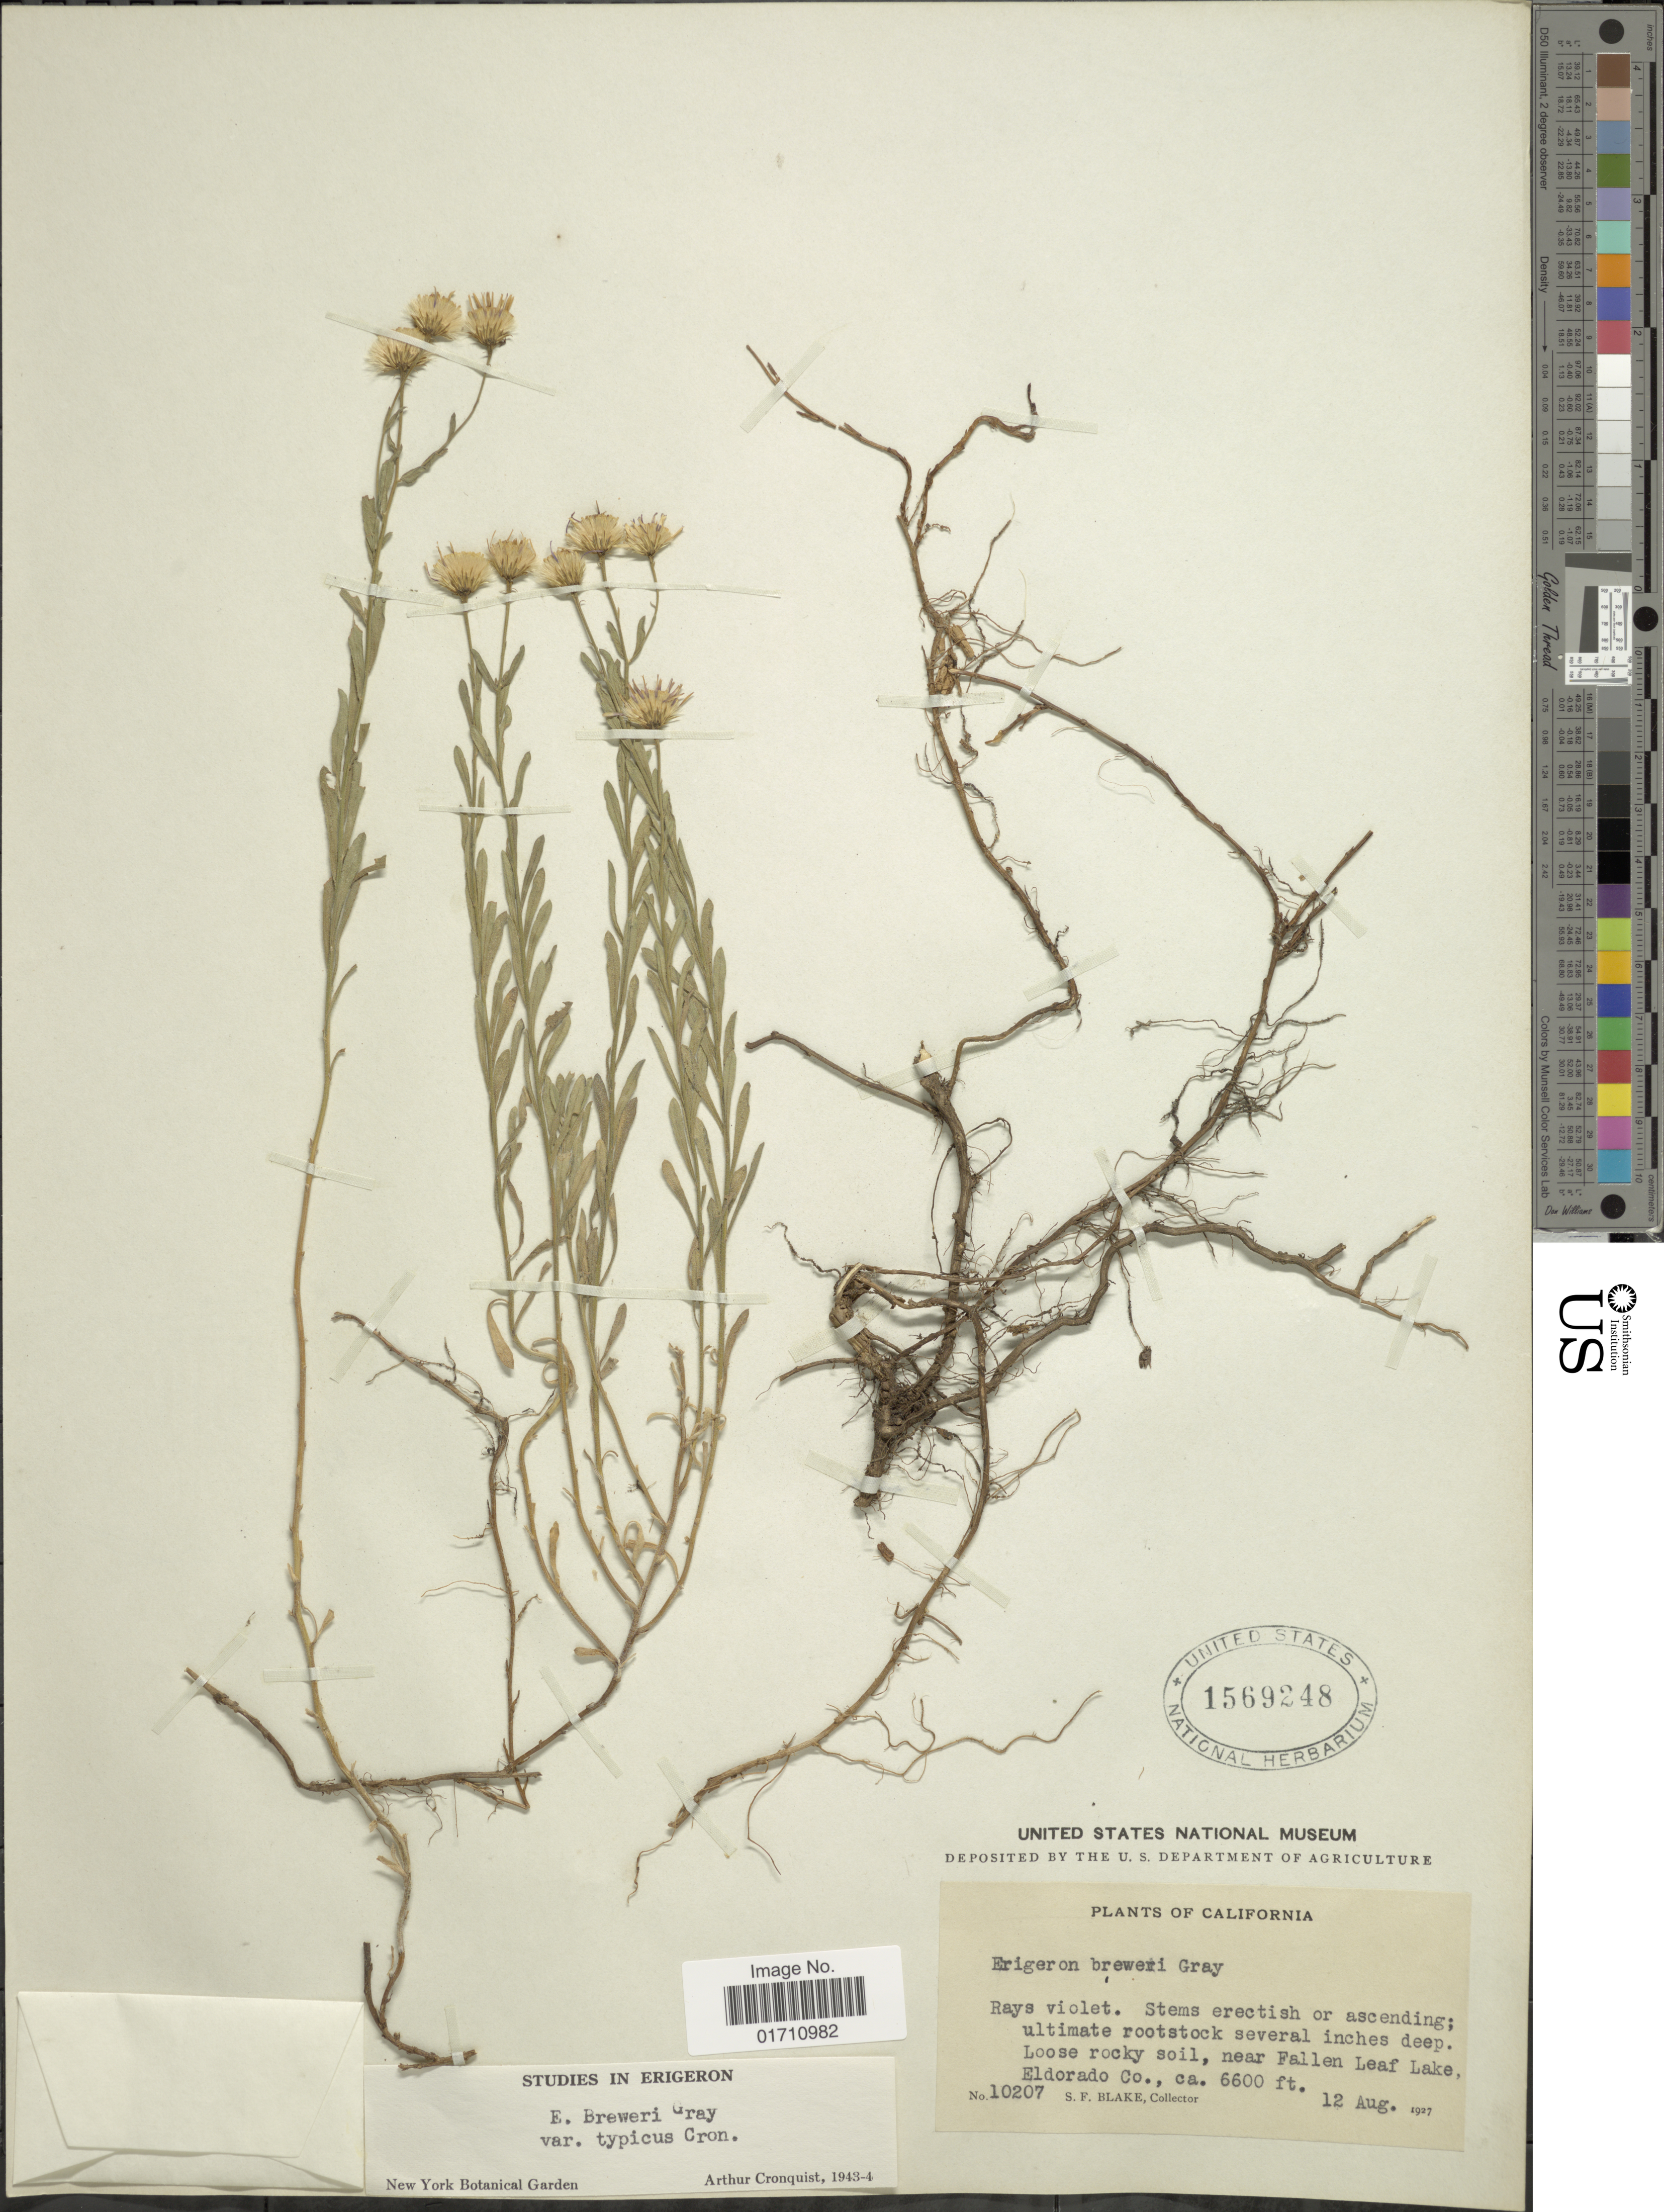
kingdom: Plantae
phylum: Tracheophyta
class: Magnoliopsida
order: Asterales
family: Asteraceae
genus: Erigeron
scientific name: Erigeron breweri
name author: A. Gray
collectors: S. Blake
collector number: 10207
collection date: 1927-08-12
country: United States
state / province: California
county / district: El Dorado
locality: Loose rocky soil, near Fallen Leaf Lake, Eldorado Co.,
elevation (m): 2012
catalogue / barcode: US 1569248